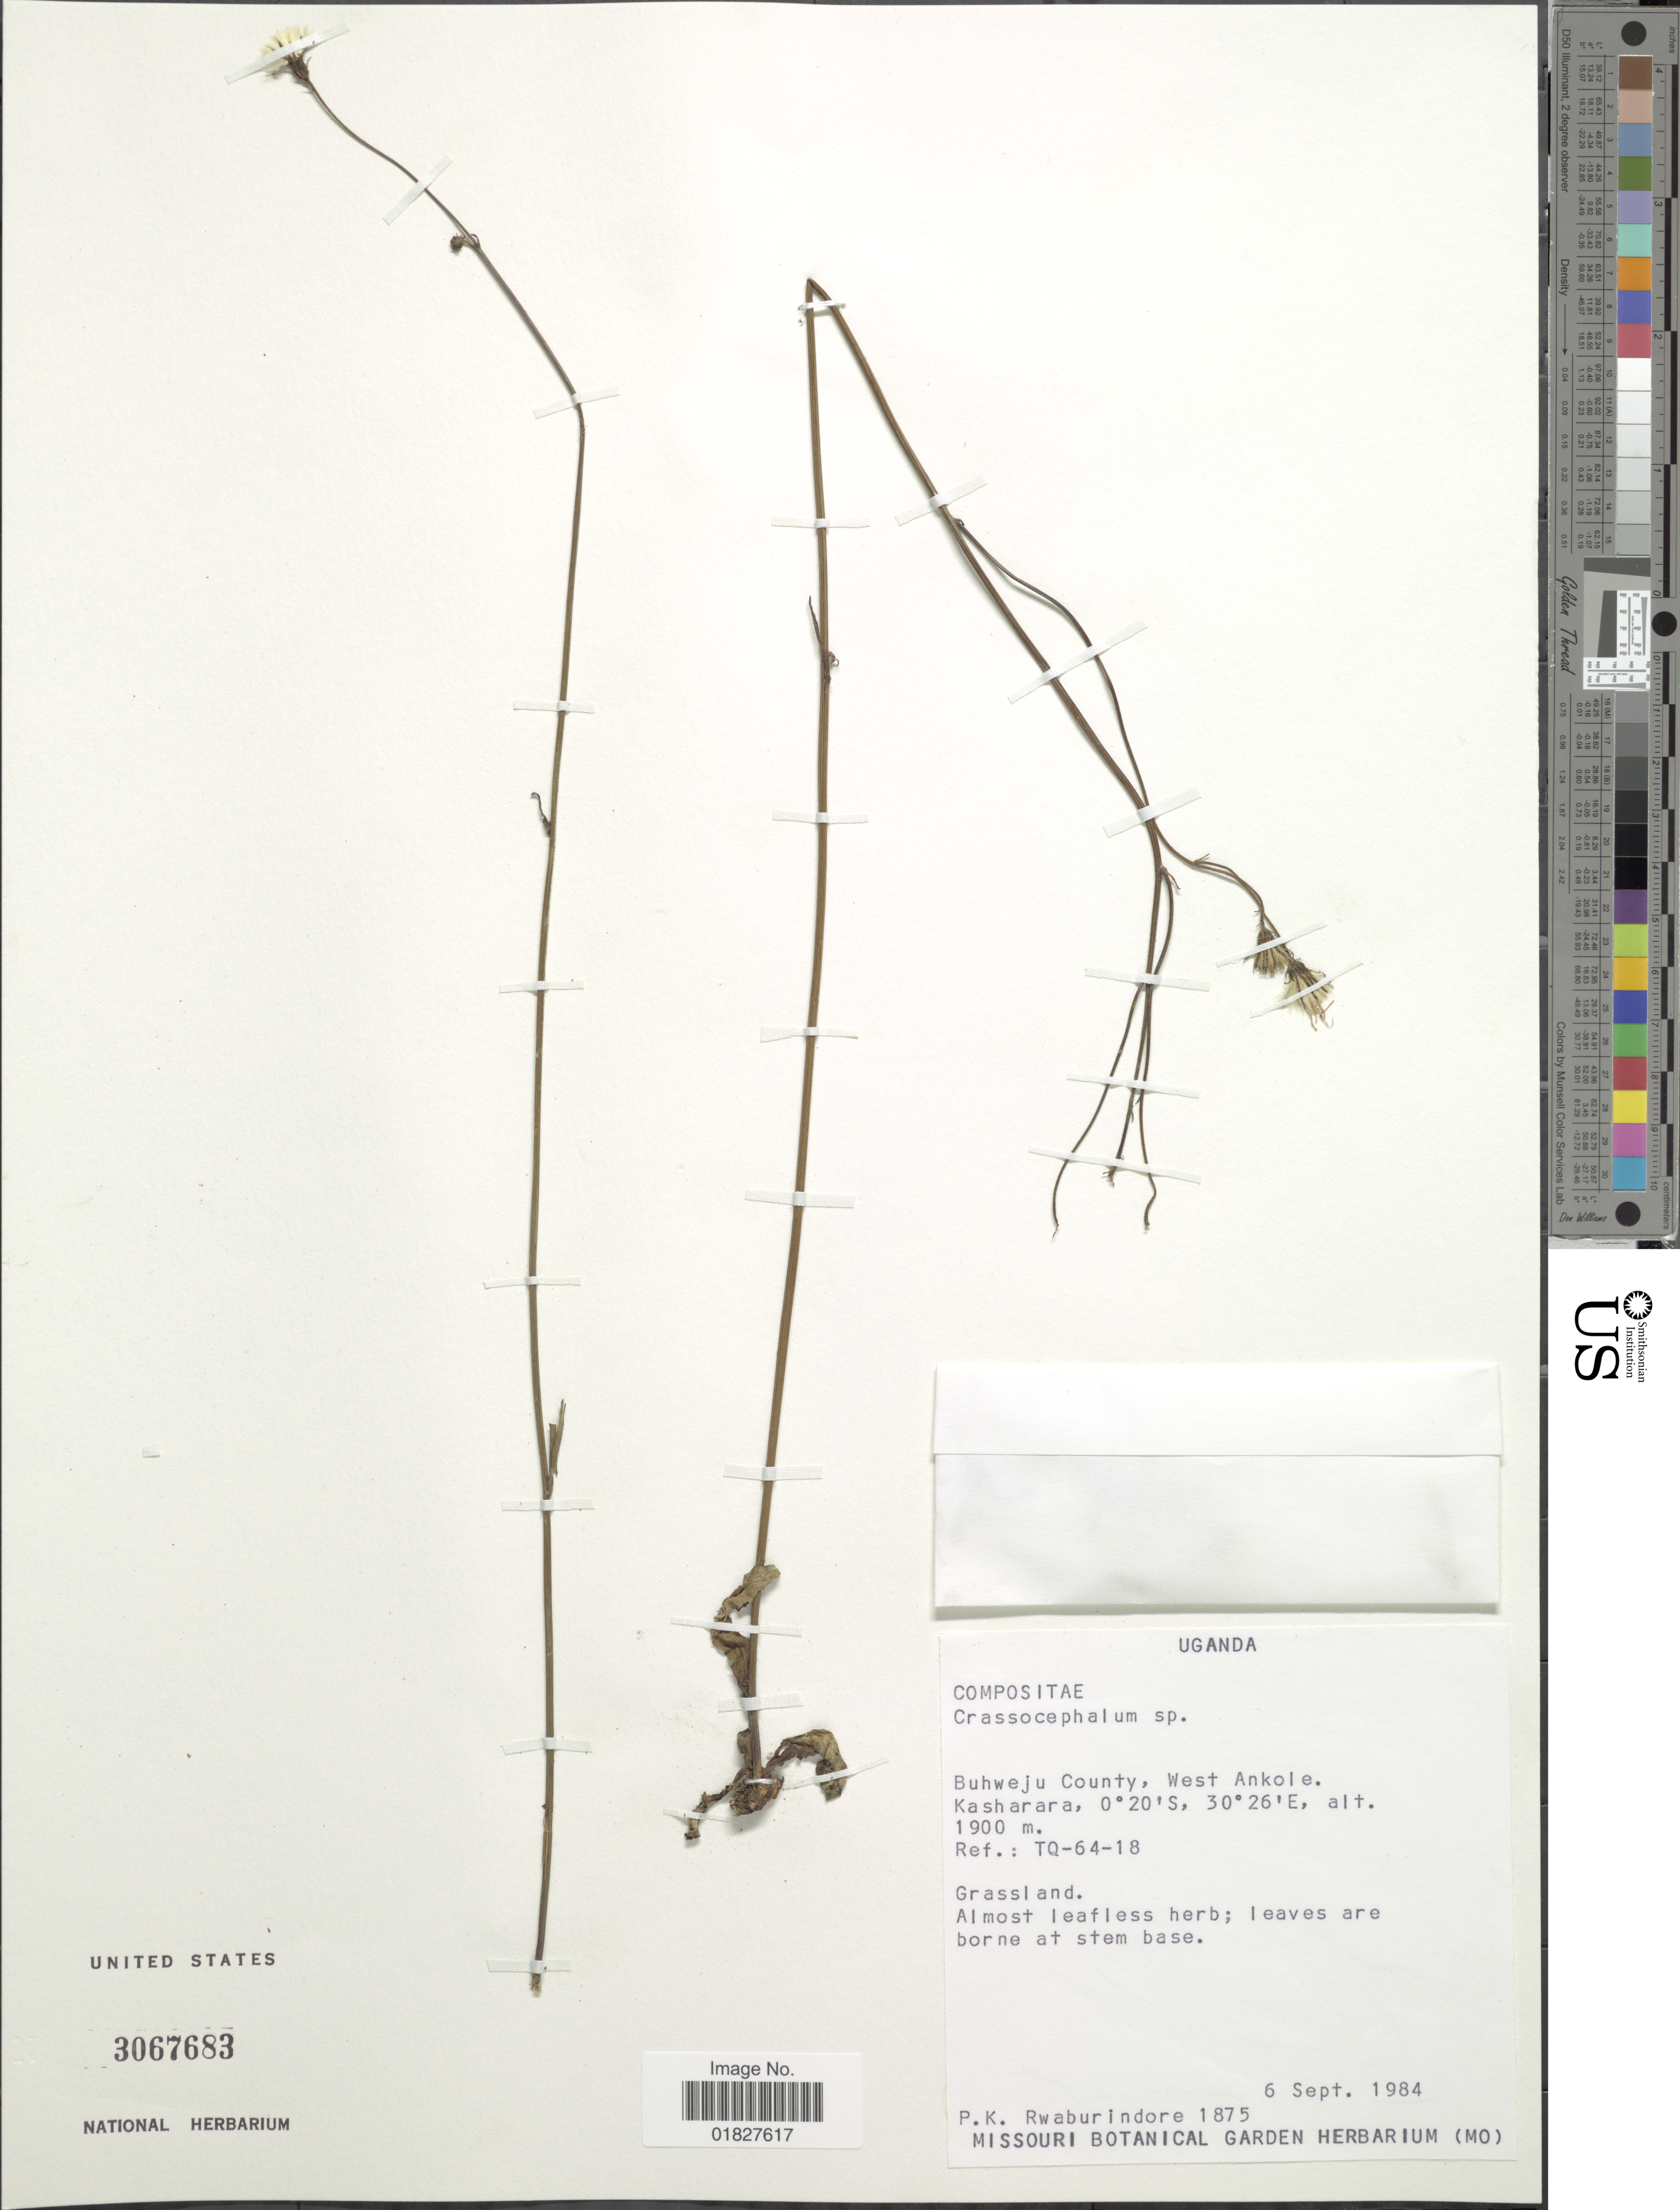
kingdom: Plantae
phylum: Tracheophyta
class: Magnoliopsida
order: Asterales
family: Asteraceae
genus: Crassocephalum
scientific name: Crassocephalum sp.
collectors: P. Rwaburindore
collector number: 1875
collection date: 1984-09-06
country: Uganda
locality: Buhweju County, West Ankole, Kasharara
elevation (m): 1900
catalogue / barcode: US 3067683